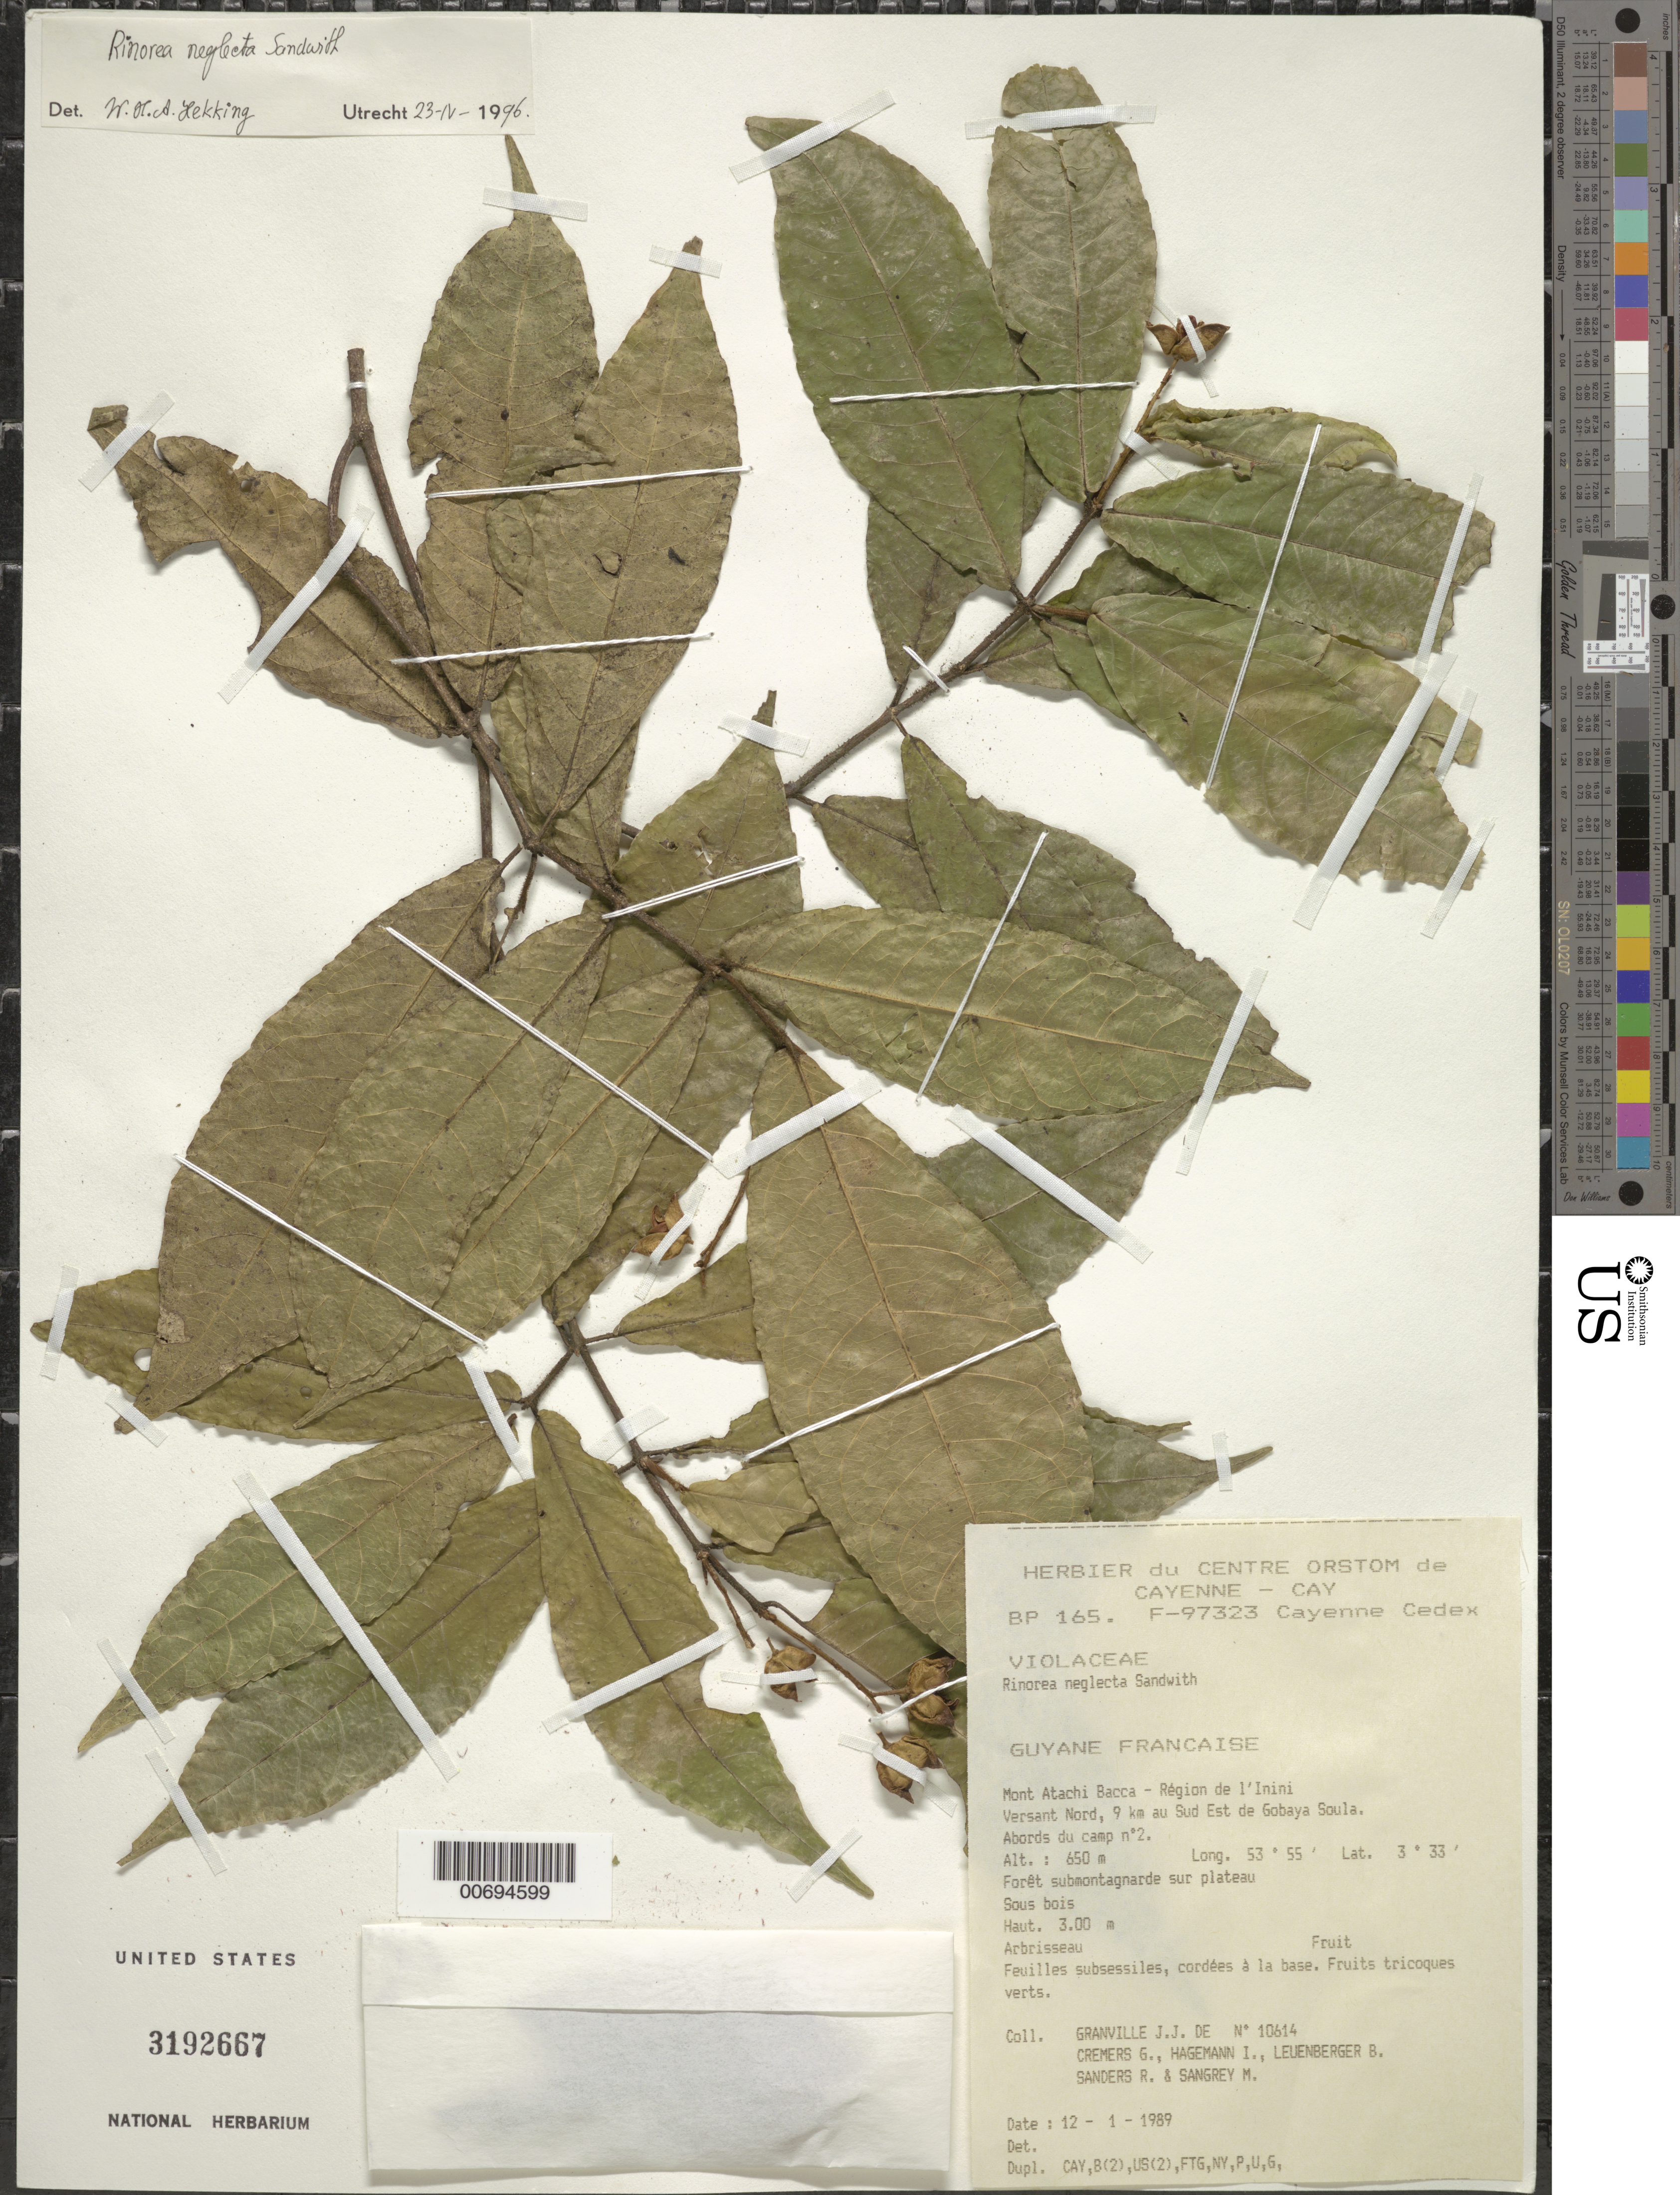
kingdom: Plantae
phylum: Tracheophyta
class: Magnoliopsida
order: Malpighiales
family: Violaceae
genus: Rinorea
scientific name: Rinorea neglecta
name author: Sandwith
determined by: Hekking, W. H. A.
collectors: J.-J. de Granville, G. Cremers, J. Hagemann, B. E. Leuenberger & M. S. Sangrey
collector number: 10614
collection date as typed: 12-Jan-89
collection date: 1989-01-12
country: French Guiana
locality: Mont Atachi Bacca, région de l'Inini, 9 km SE Gobaya Soula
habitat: Submontane forest, on plateau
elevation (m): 650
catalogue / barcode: US 3192667